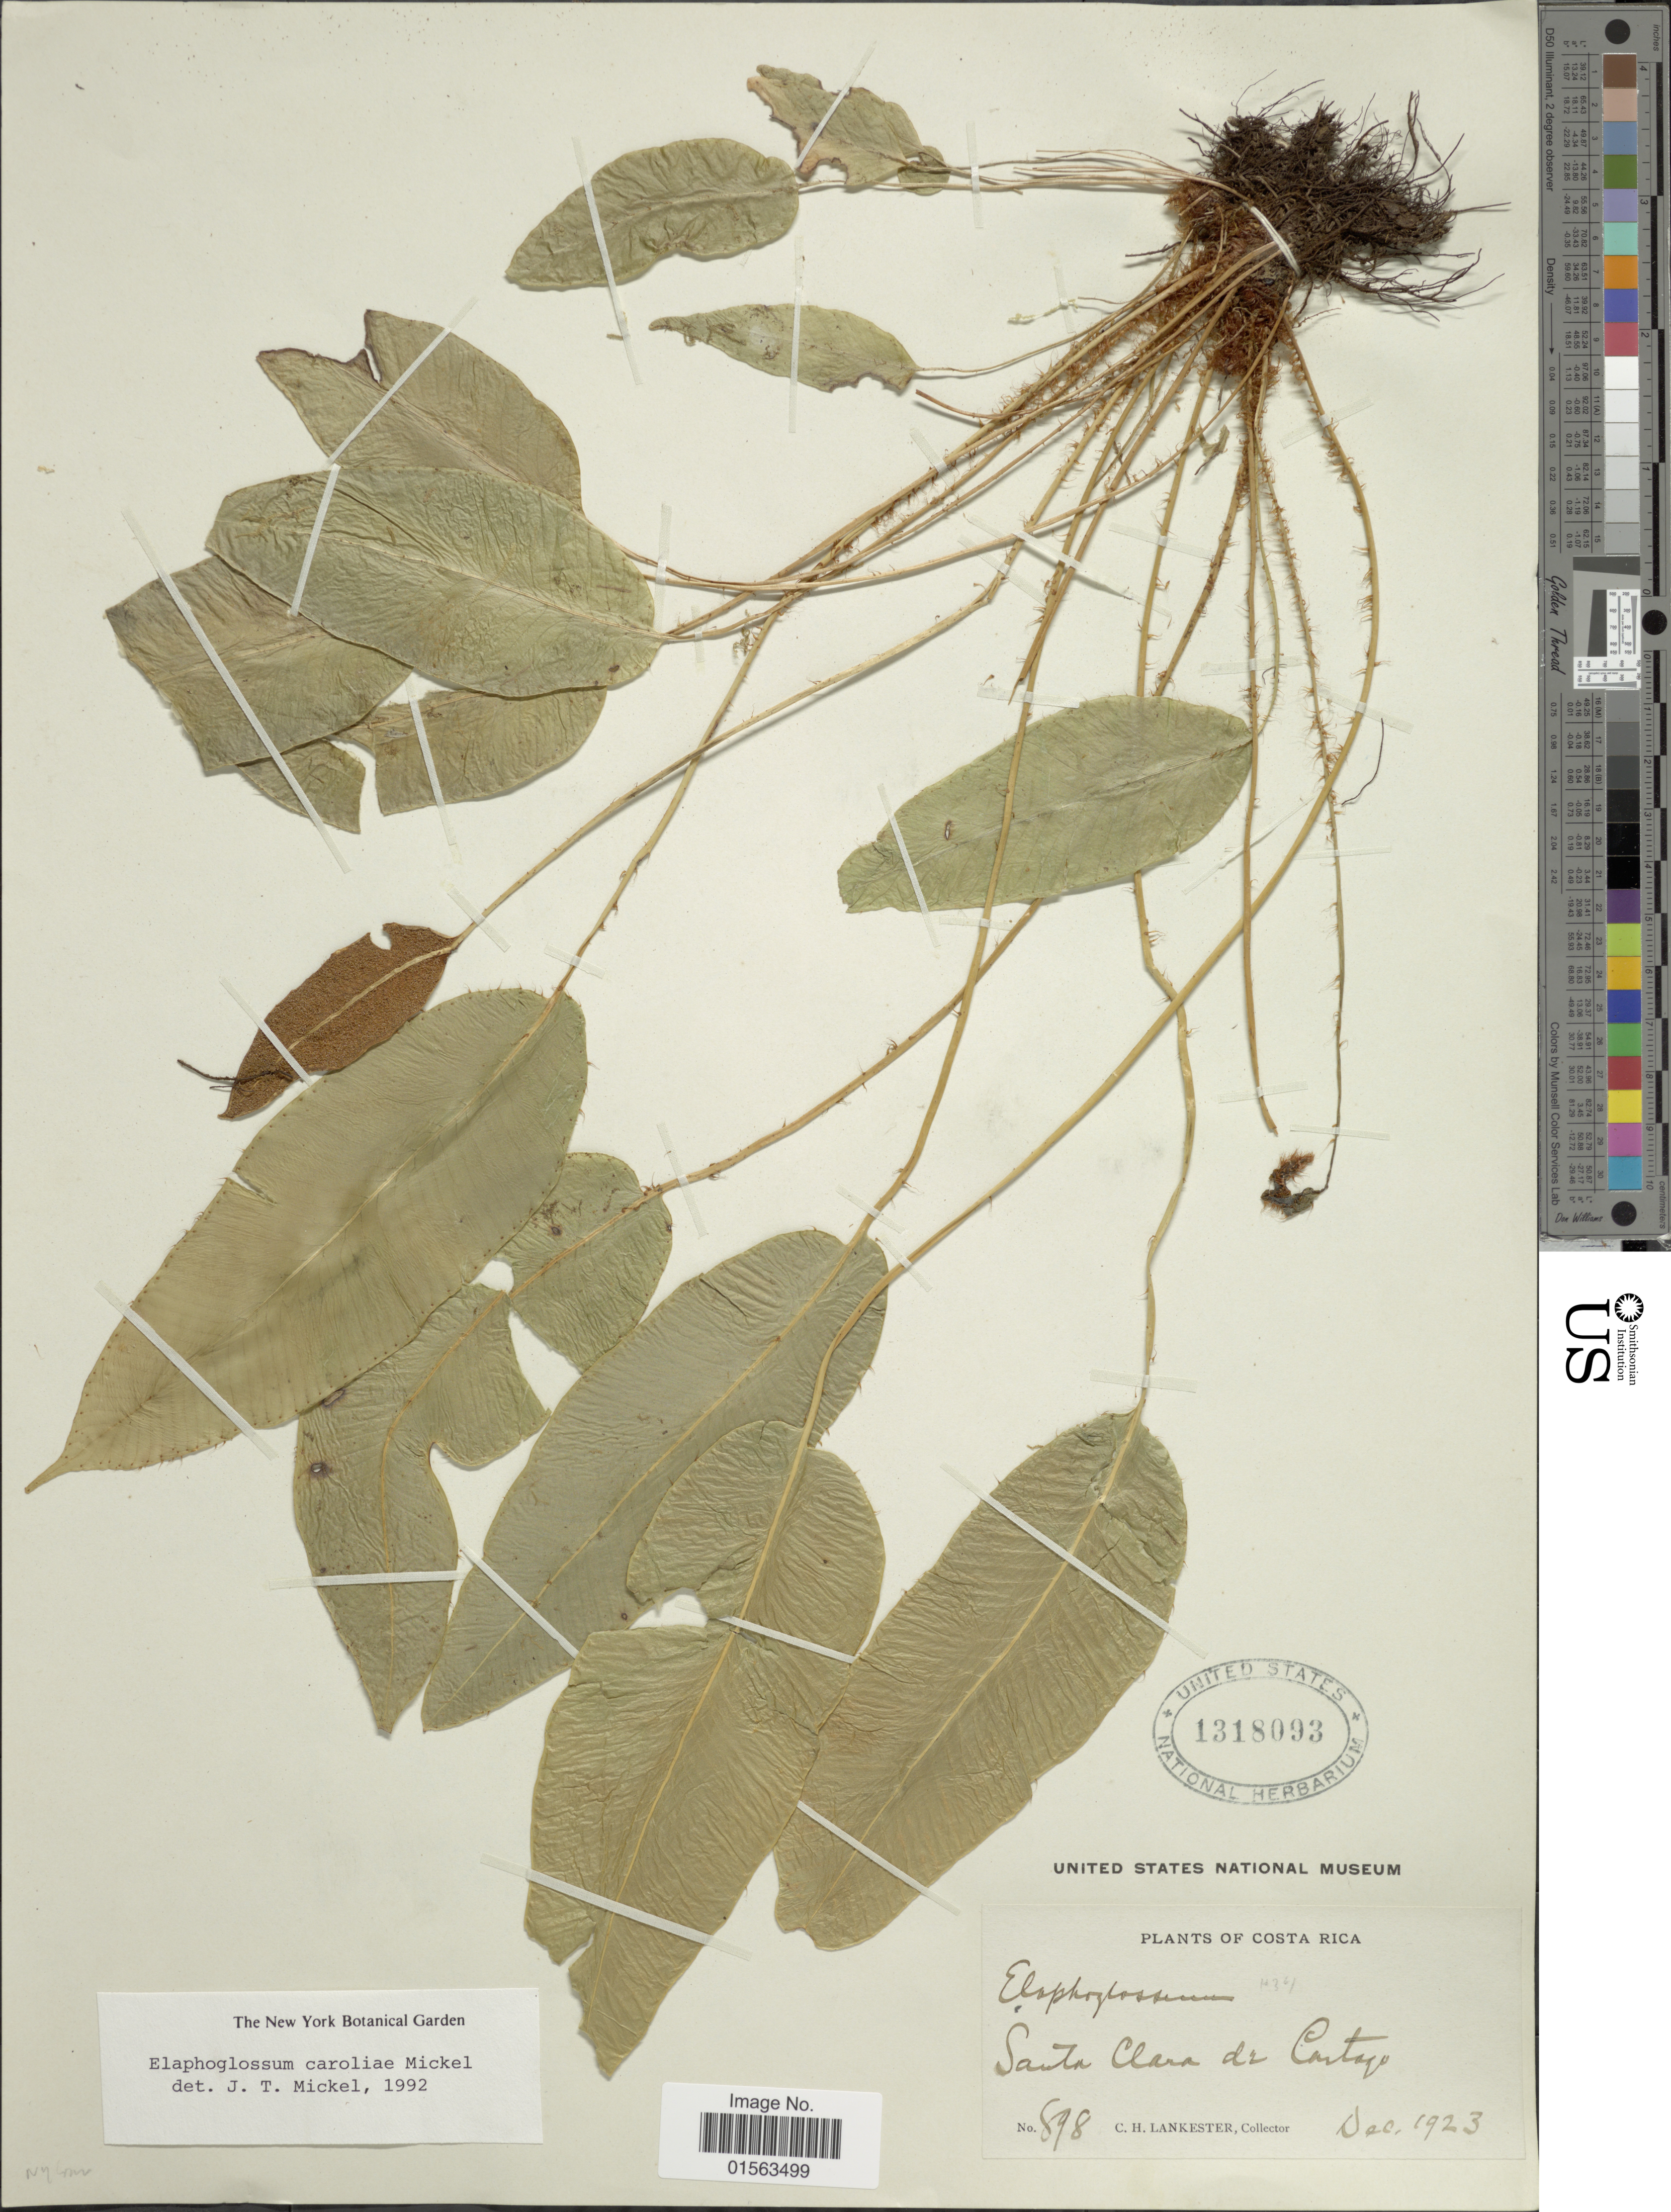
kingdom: Plantae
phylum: Tracheophyta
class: Polypodiopsida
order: Polypodiales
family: Dryopteridaceae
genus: Elaphoglossum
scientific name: Elaphoglossum caroliae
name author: Mickel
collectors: C. H. Lankester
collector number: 898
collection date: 1923-12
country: Costa Rica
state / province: Cartago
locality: Santa Clara de Cartago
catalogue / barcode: US 1318093